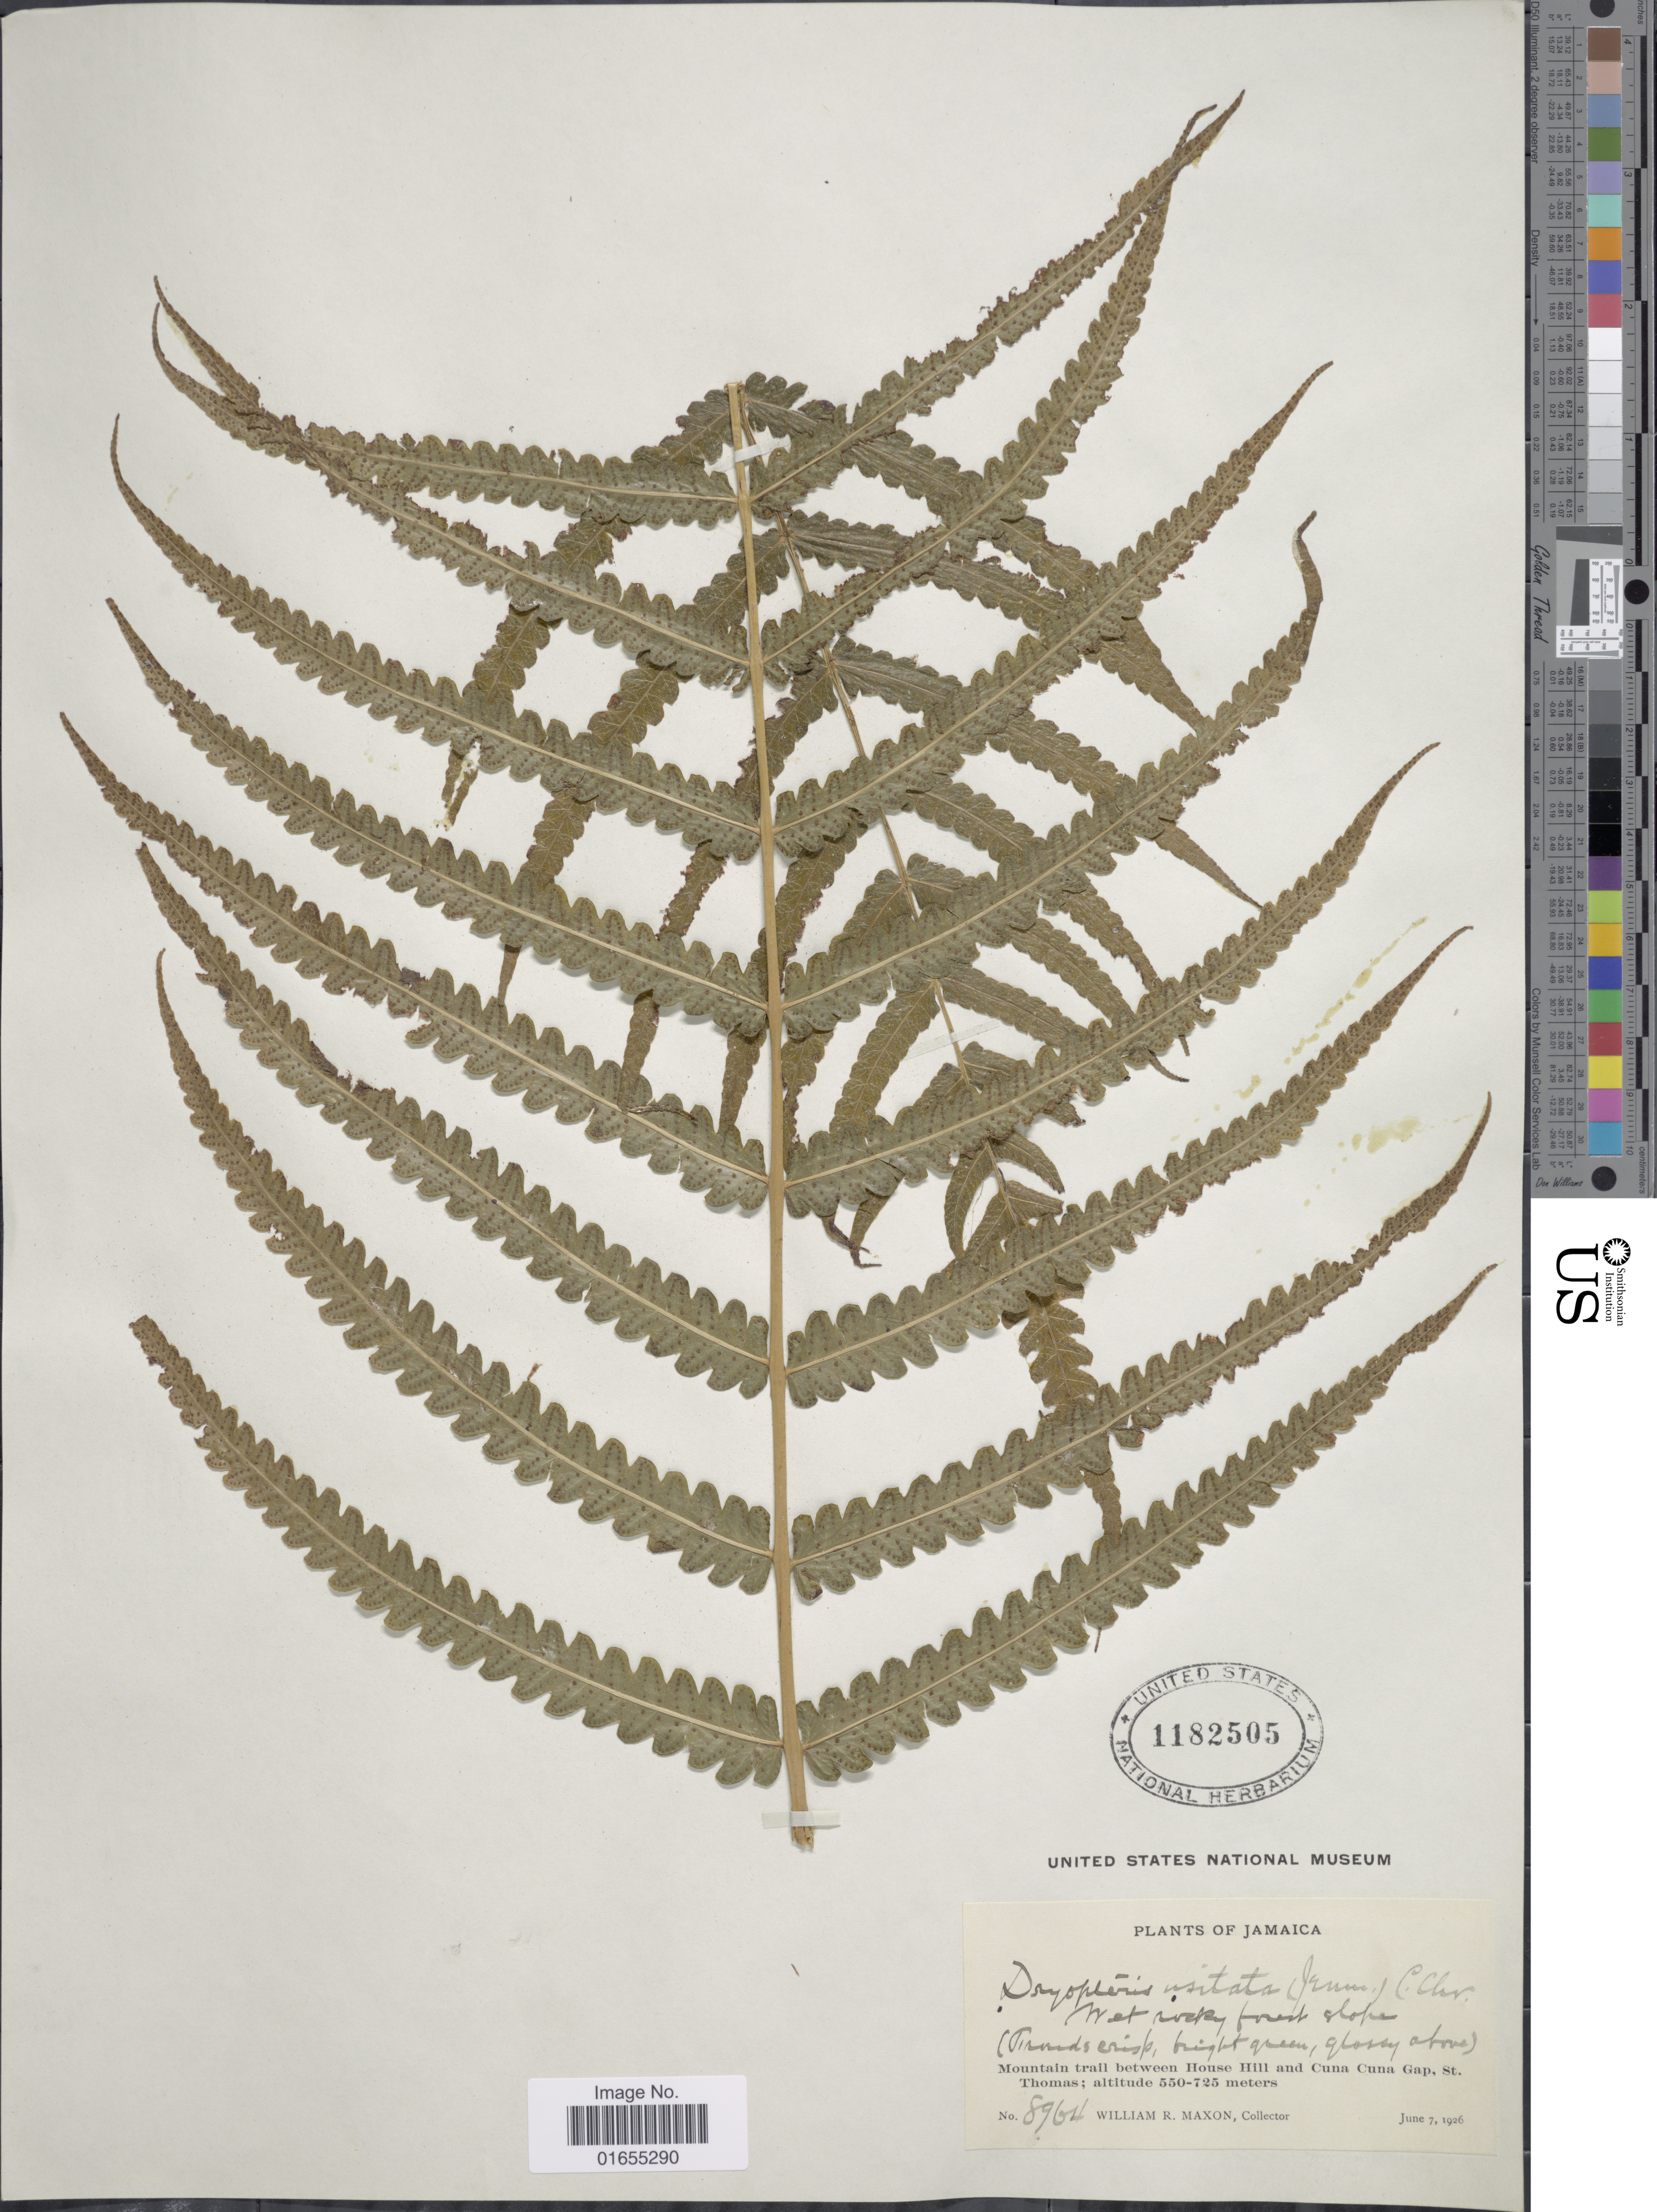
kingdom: Plantae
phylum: Tracheophyta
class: Polypodiopsida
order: Polypodiales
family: Thelypteridaceae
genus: Goniopteris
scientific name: Goniopteris venusta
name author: (Heward) Pic. Serm.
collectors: W. R. Maxon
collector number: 8964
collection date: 1926-06-07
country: Jamaica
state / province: Saint Thomas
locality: Mountain trail between, House Hill and Cuna Cuna Gap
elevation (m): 550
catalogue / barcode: US 1182505